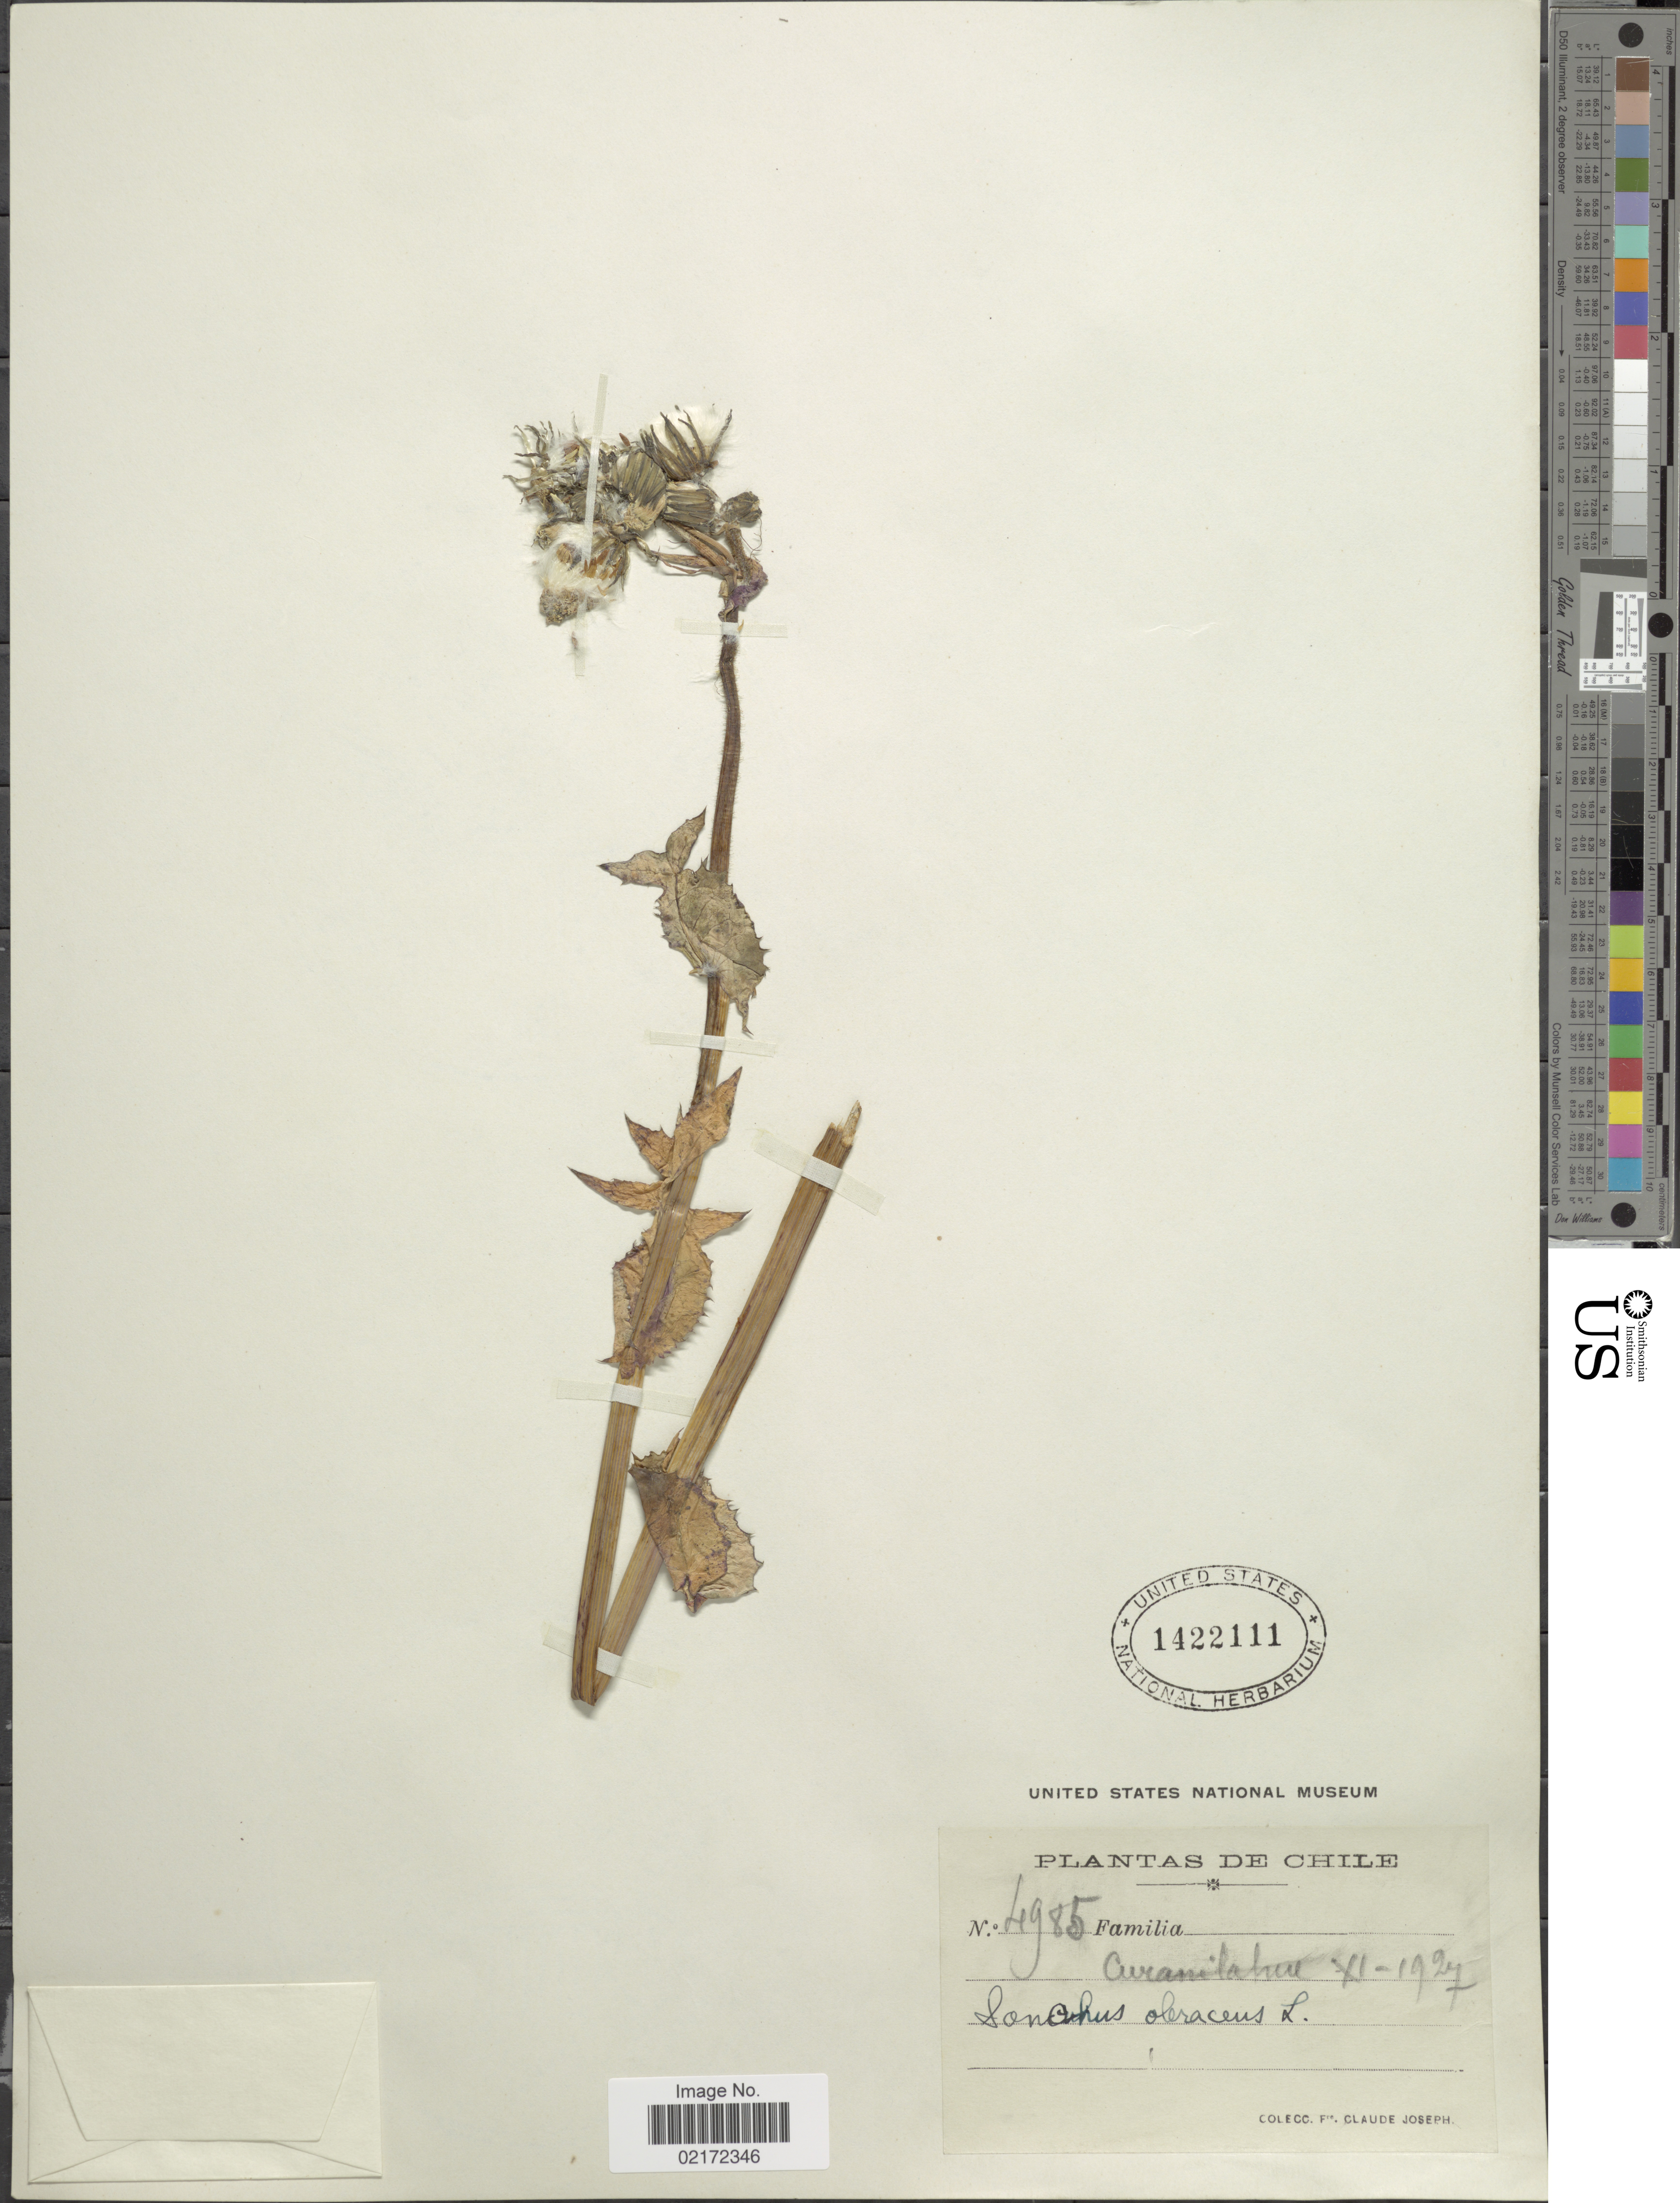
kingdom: Plantae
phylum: Tracheophyta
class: Magnoliopsida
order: Asterales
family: Asteraceae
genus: Sonchus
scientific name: Sonchus oleraceus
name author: L.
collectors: Bro. Claude-Joseph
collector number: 4985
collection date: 1927-11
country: Chile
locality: Curanilahue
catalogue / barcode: US 1422111